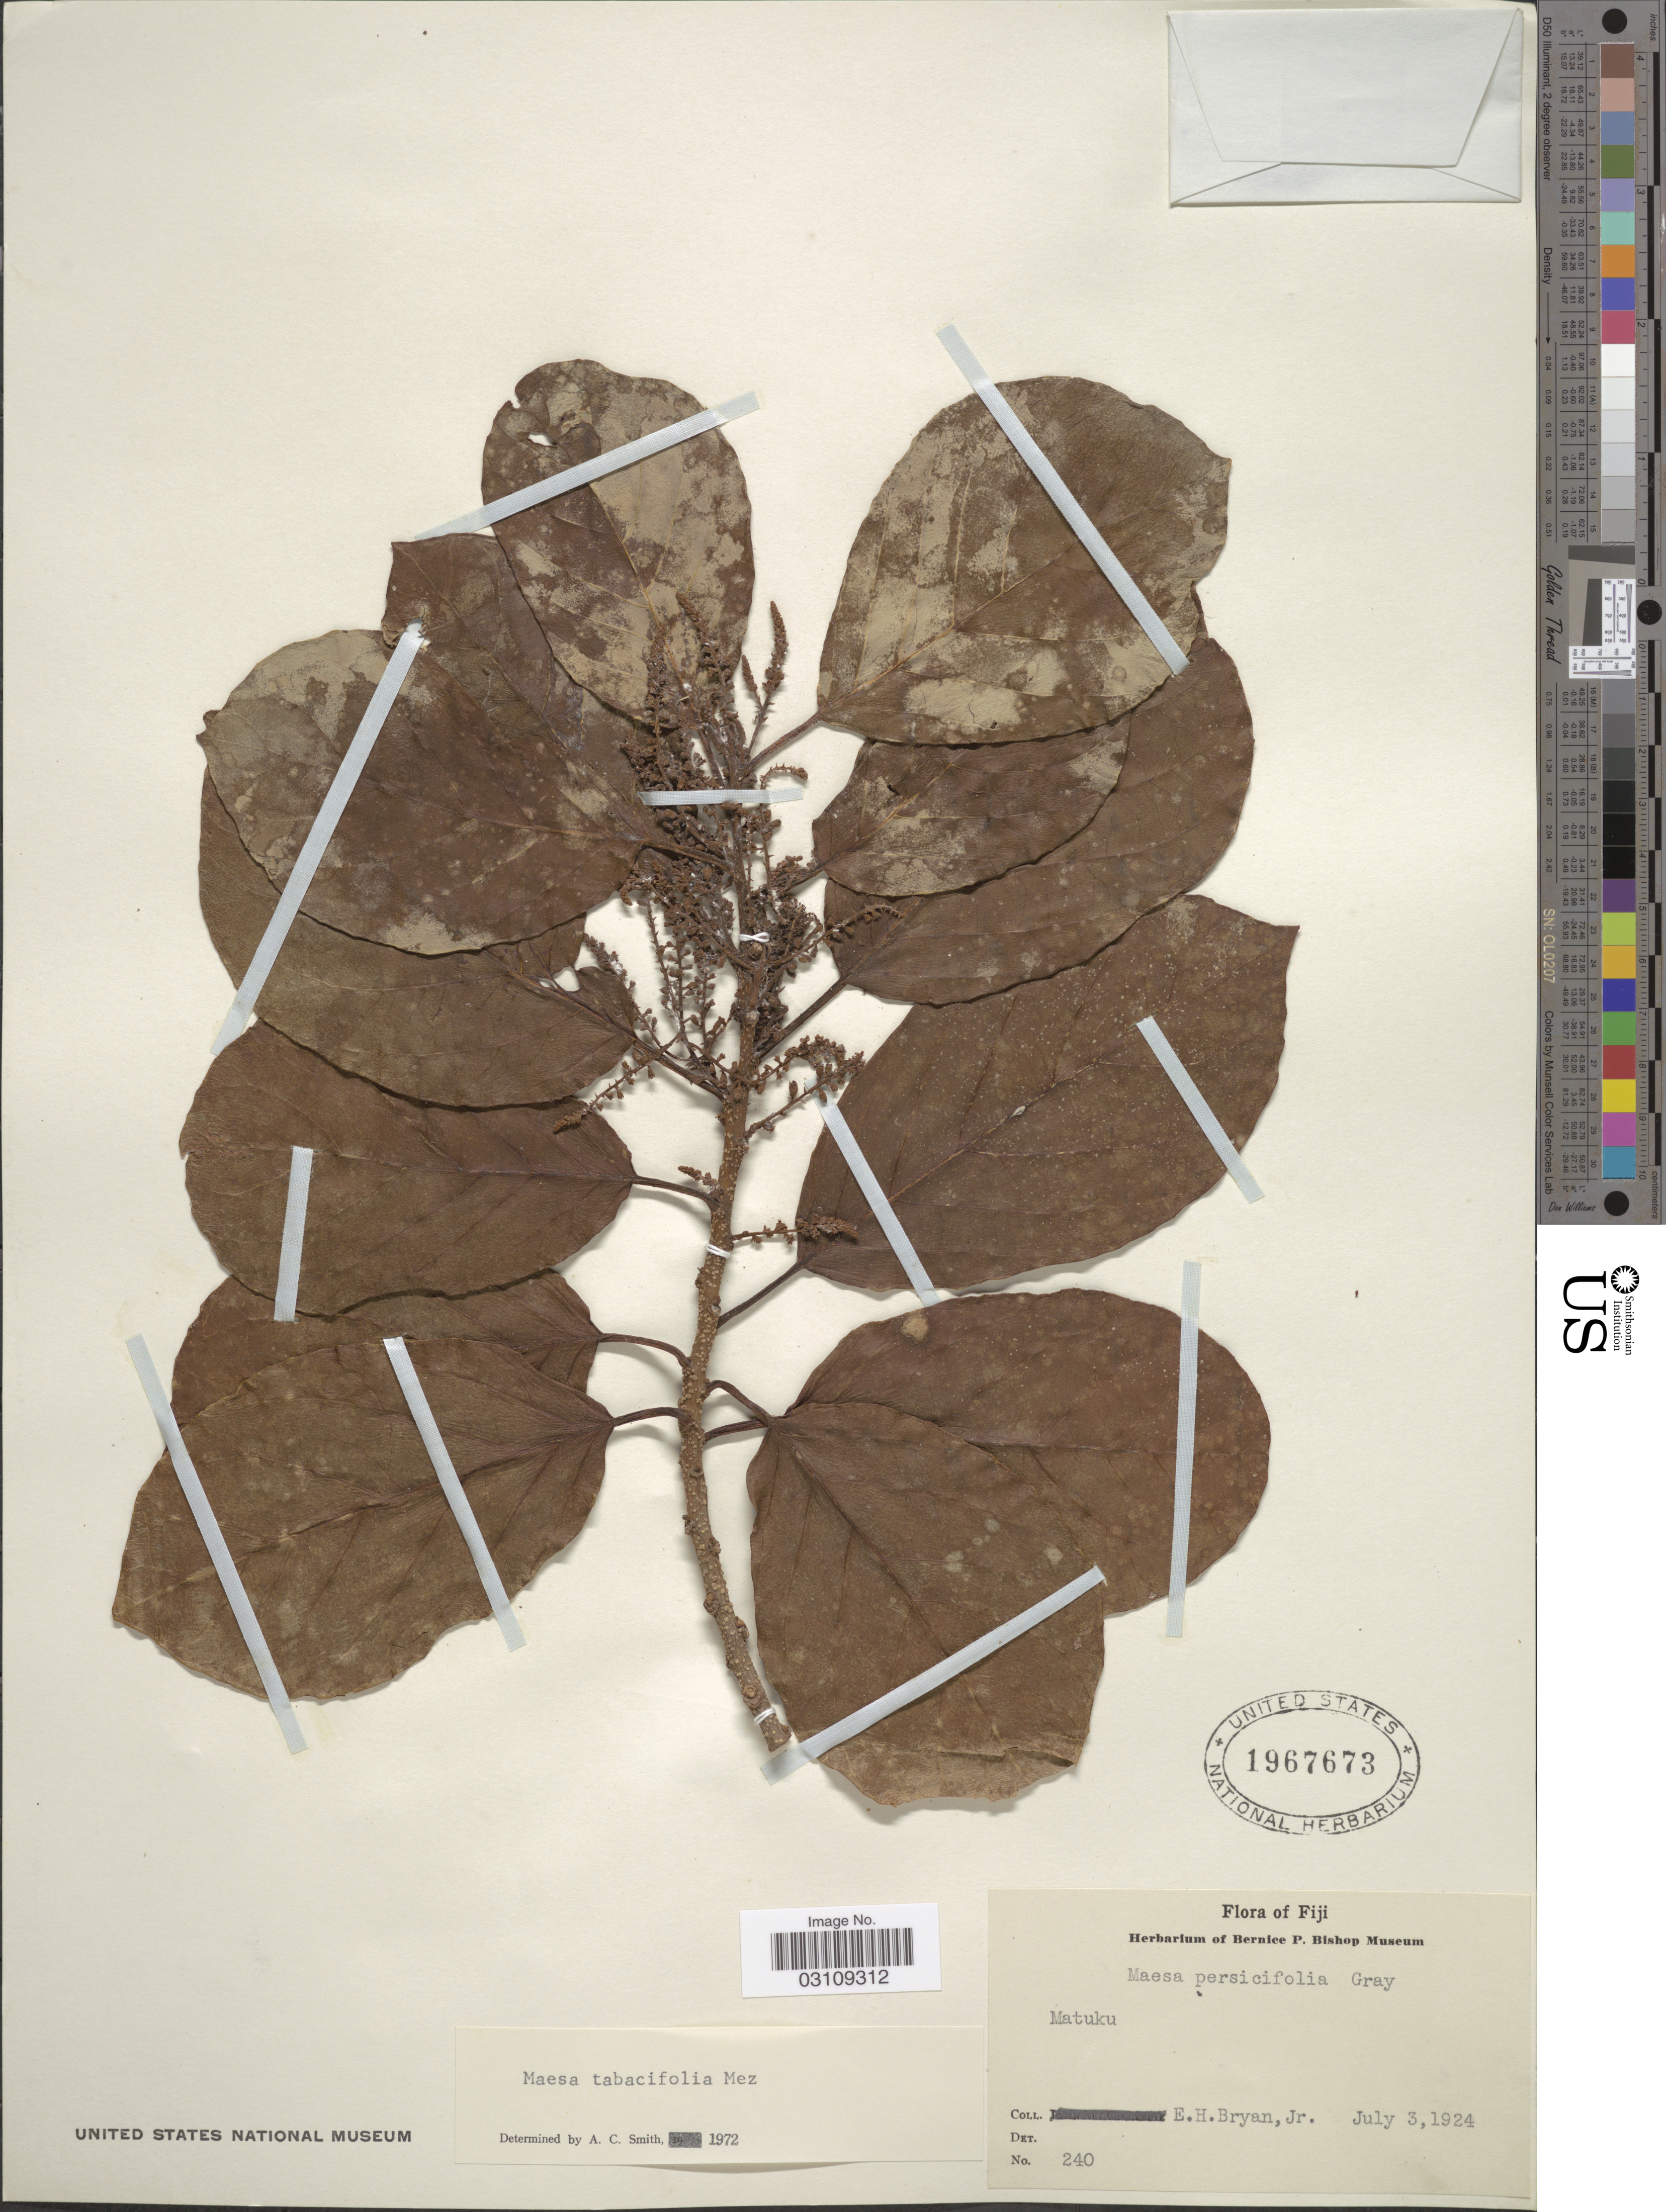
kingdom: Plantae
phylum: Tracheophyta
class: Magnoliopsida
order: Ericales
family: Primulaceae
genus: Maesa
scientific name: Maesa tabacifolia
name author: Mez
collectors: E. Bryan Jr.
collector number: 240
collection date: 1924-07-03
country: Fiji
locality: Matuku.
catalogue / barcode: US 1967673